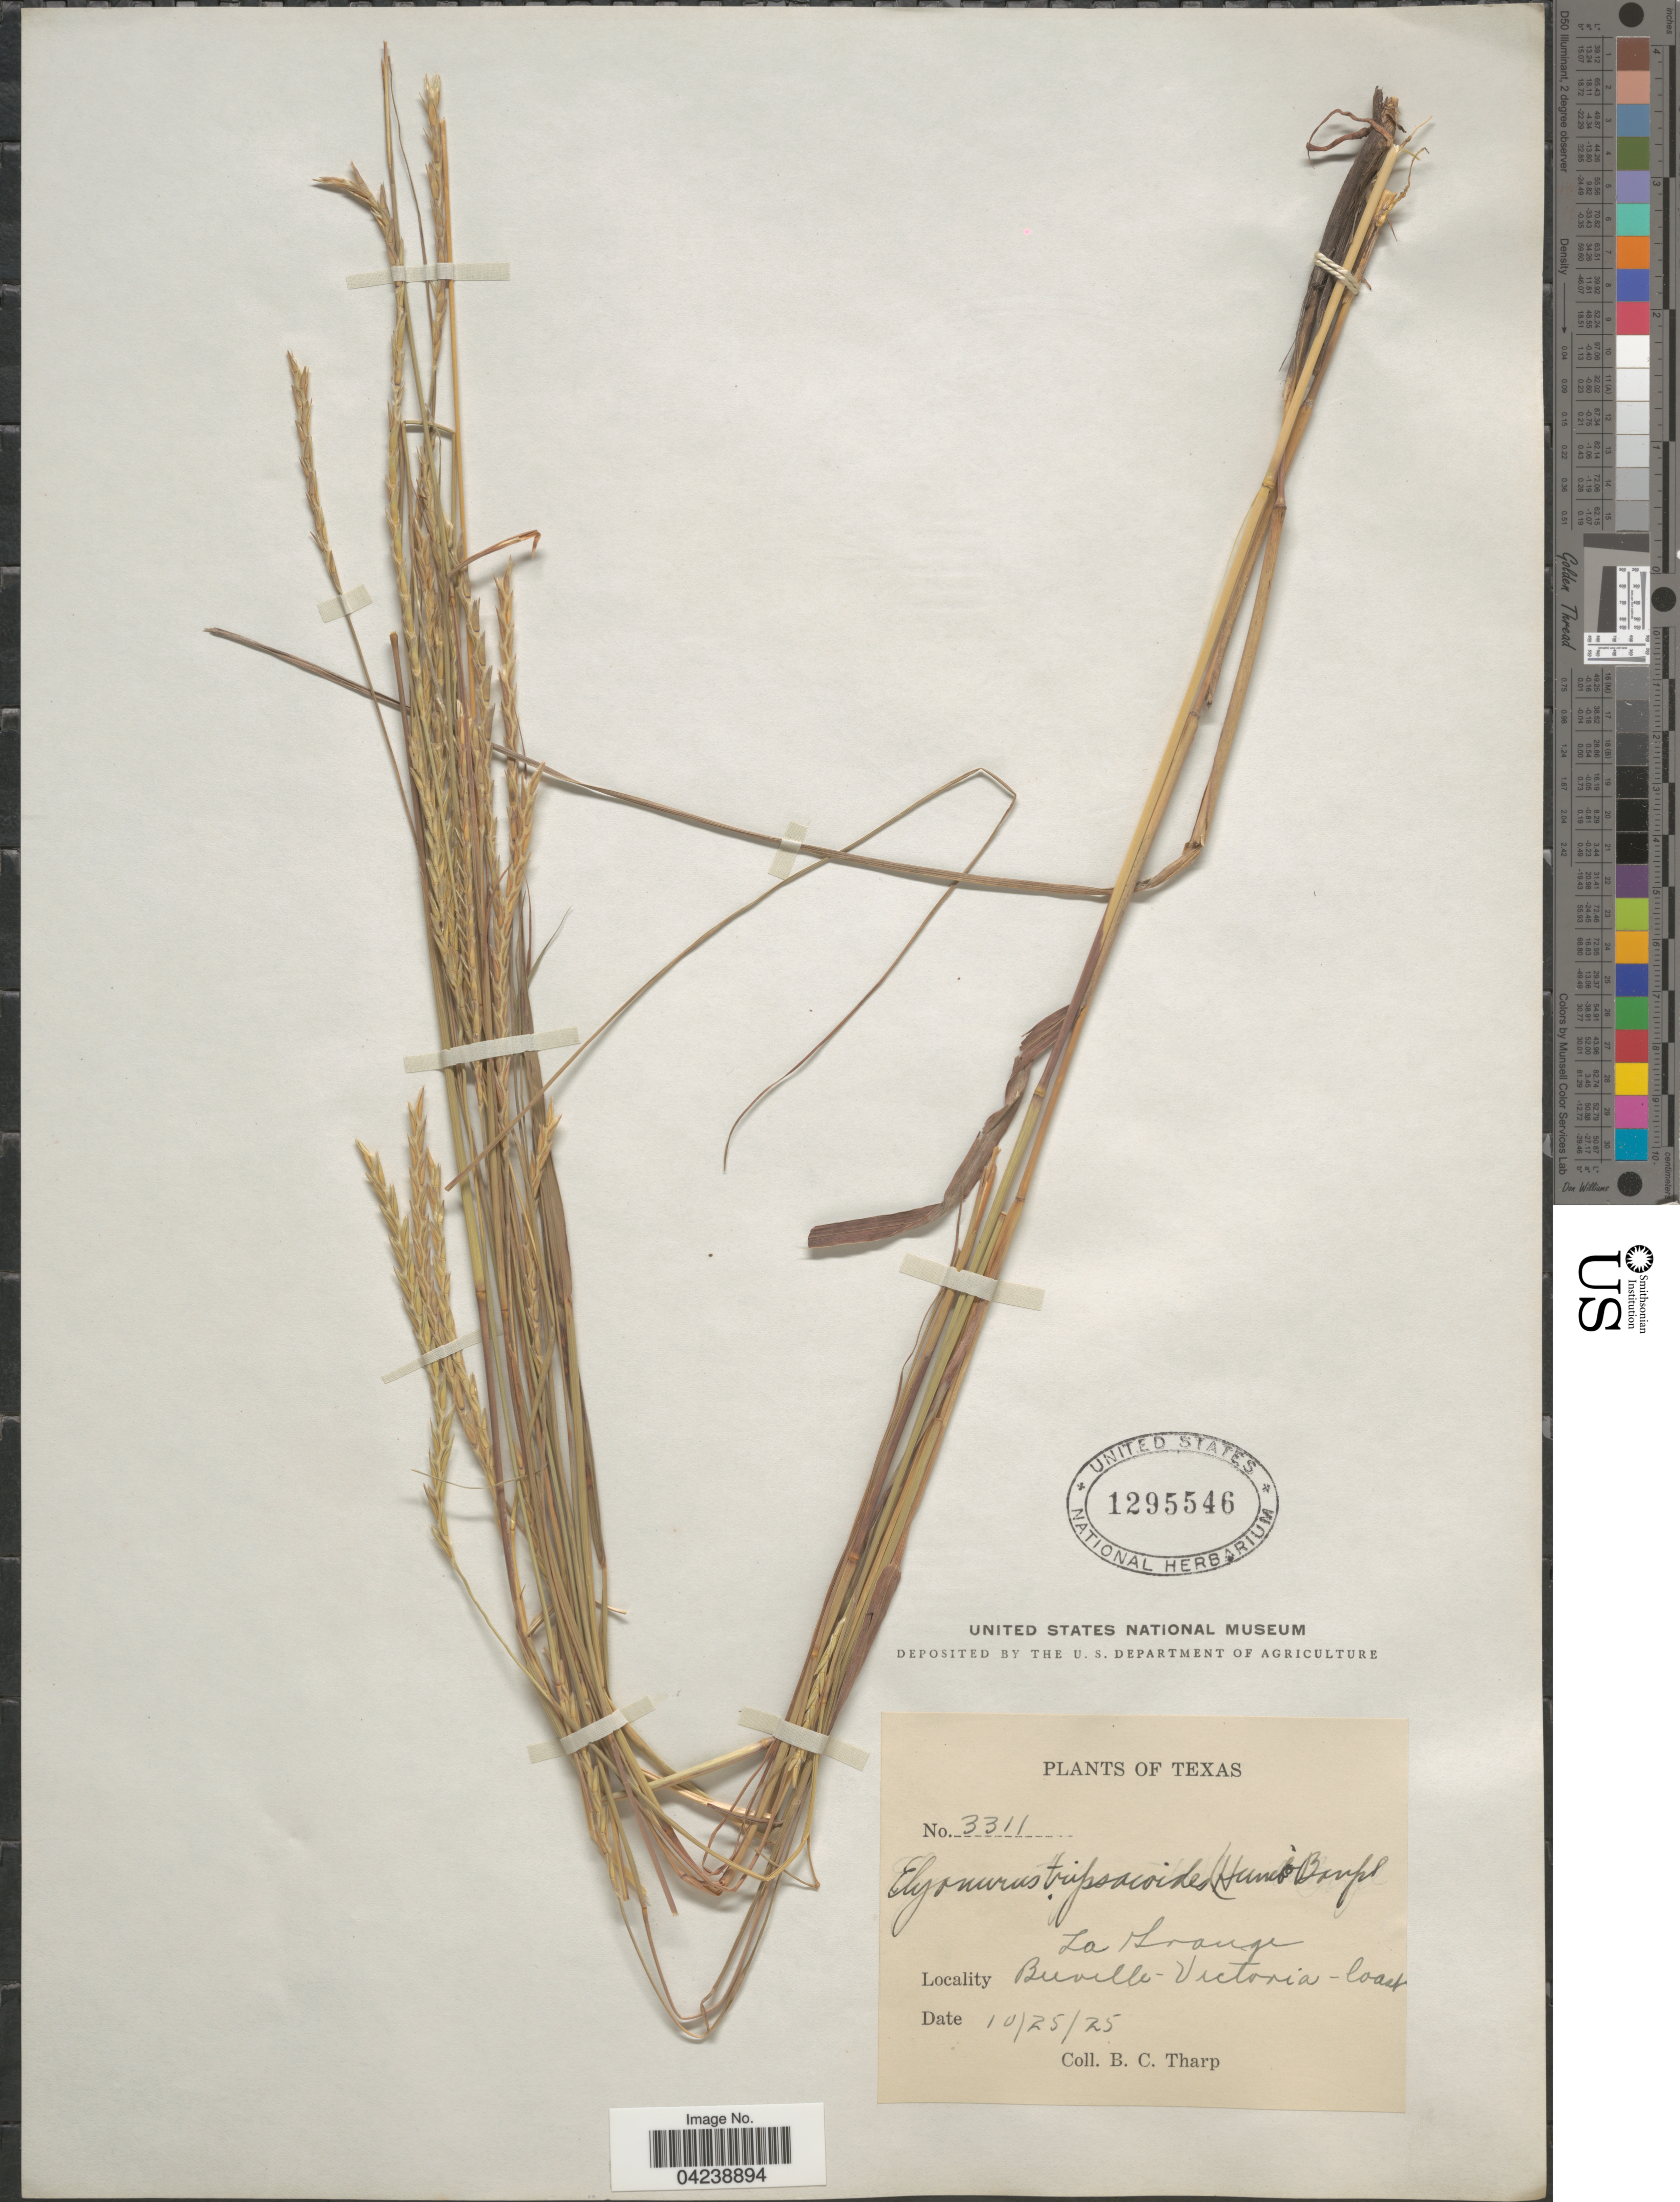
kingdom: Plantae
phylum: Tracheophyta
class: Liliopsida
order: Poales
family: Poaceae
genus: Elionurus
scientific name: Elionurus tripsacoides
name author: Humb. & Bonpl. ex Willd.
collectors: B. C. Tharp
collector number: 3311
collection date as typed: Transcribed d/m/y: 25/10/25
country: United States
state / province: Texas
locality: La Grange. Beeville-Victoria-Coast.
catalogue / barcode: US 1295546